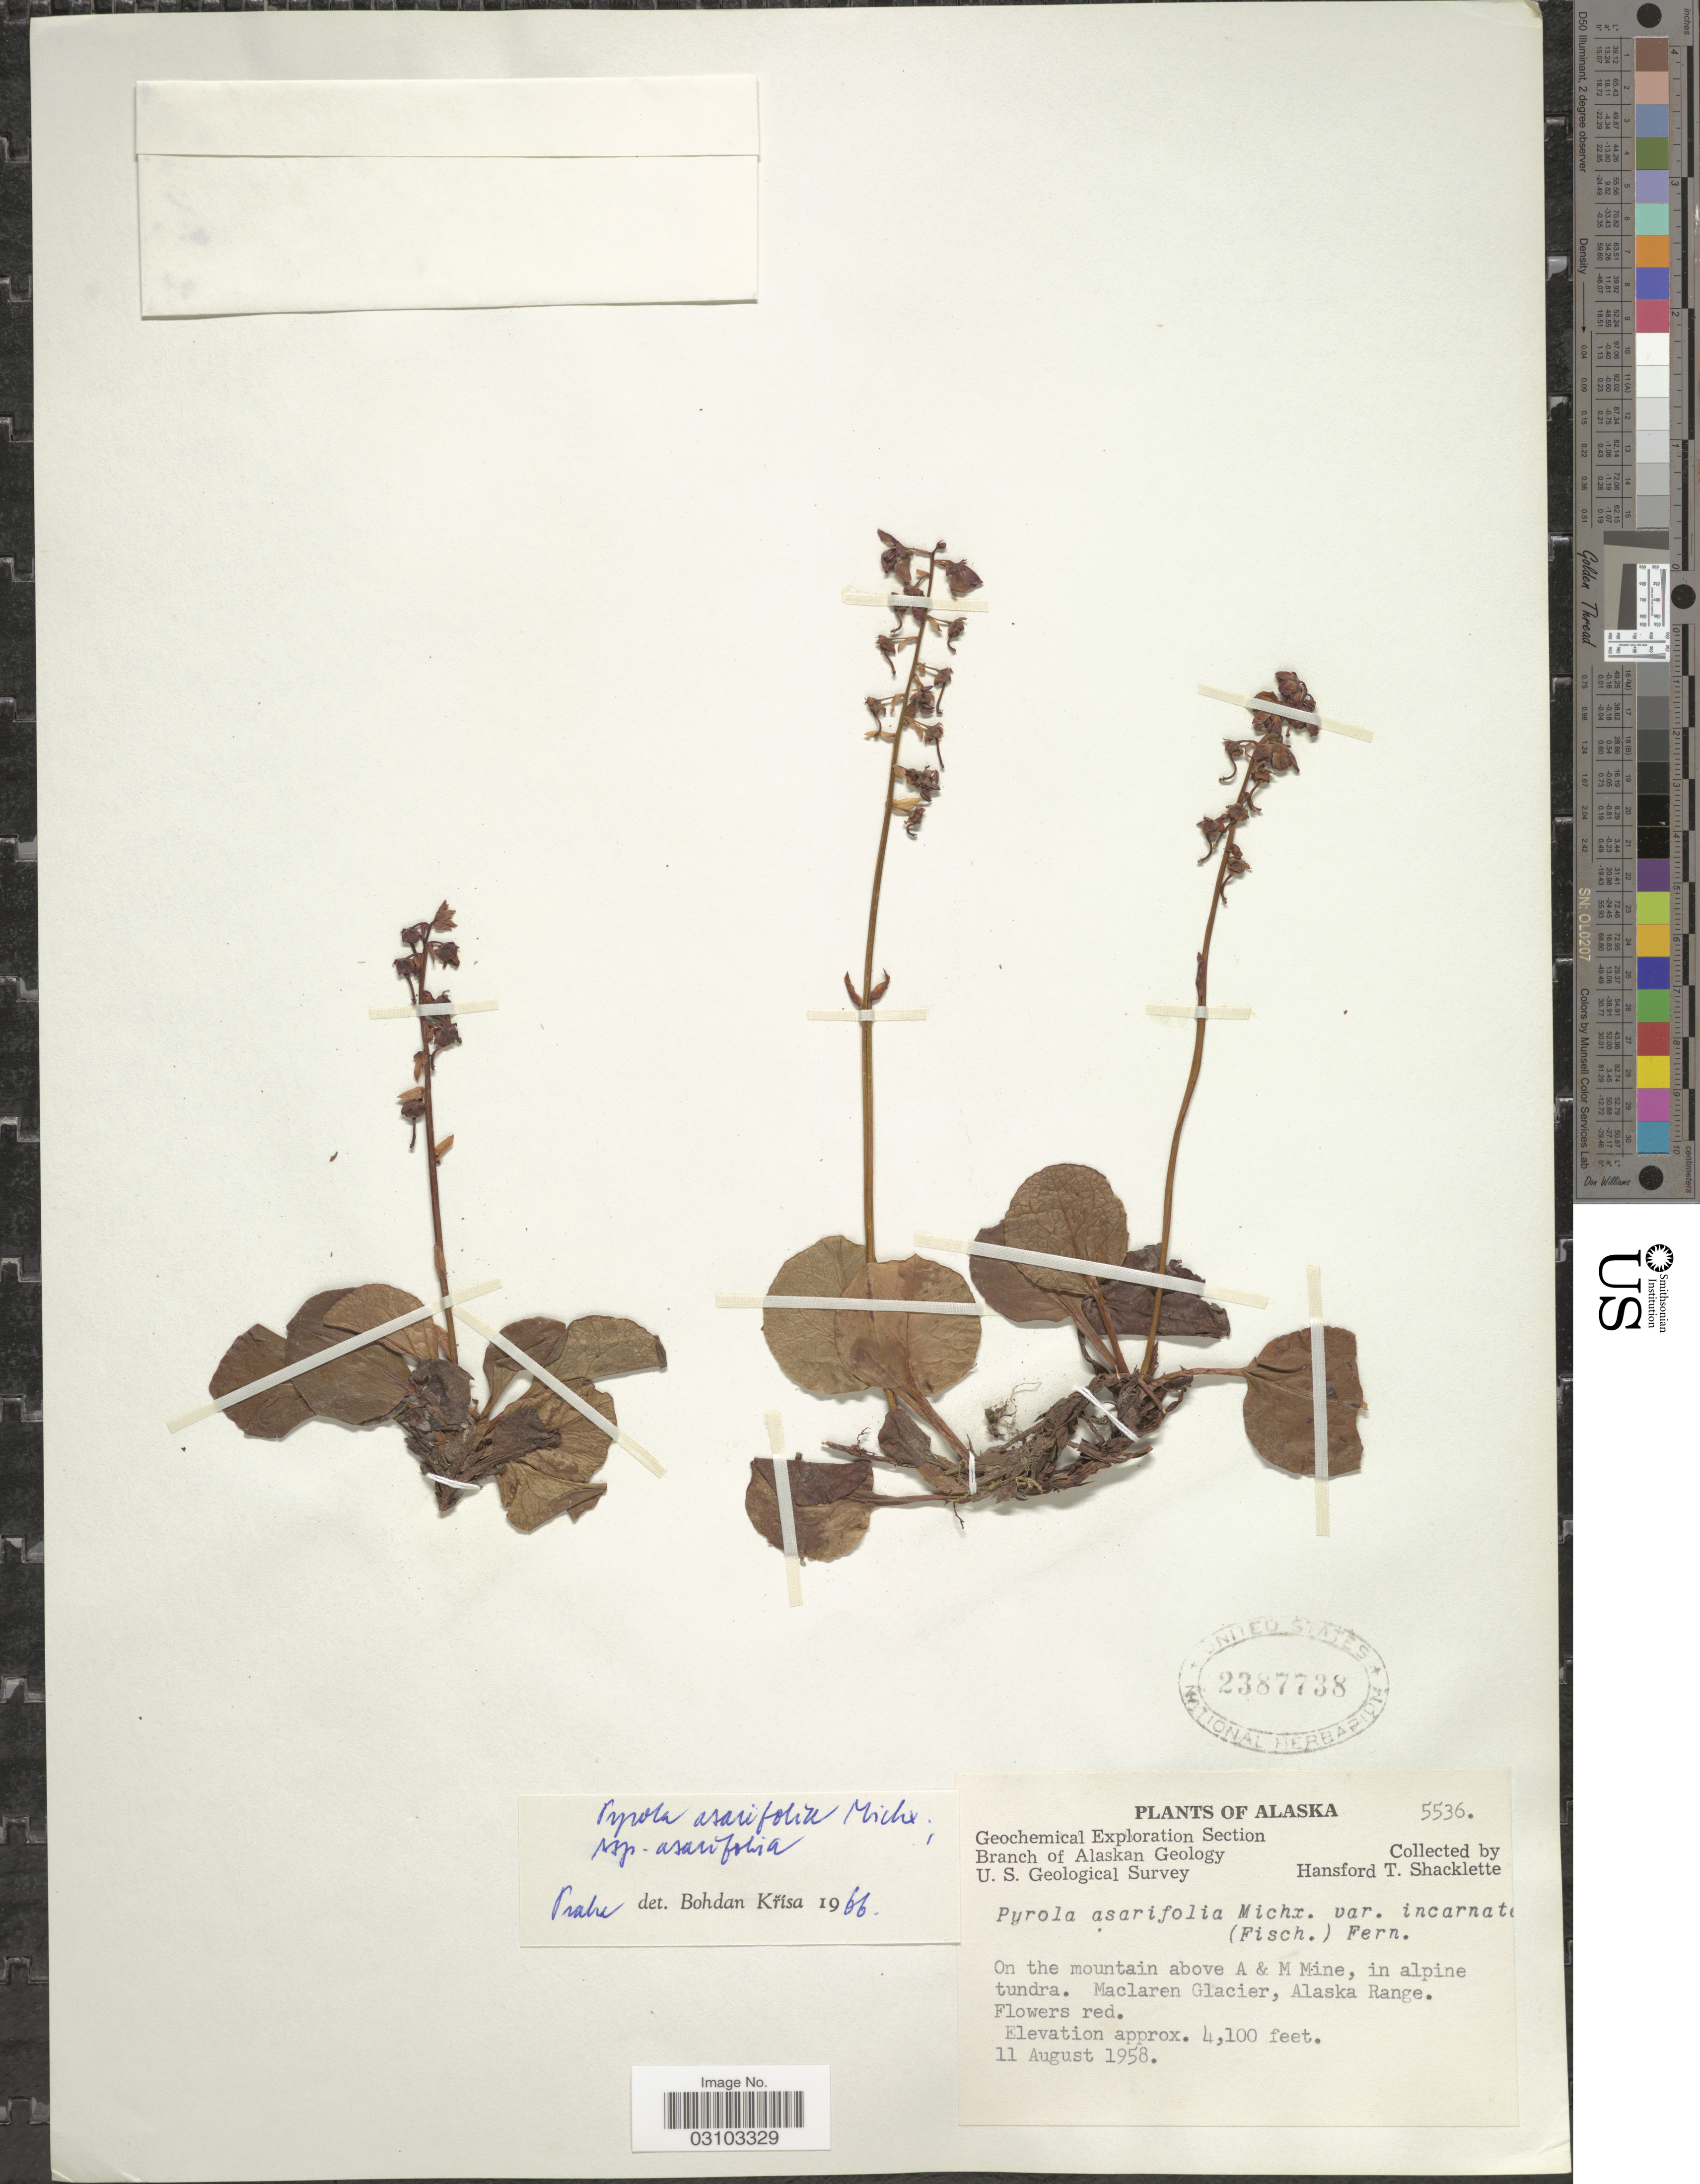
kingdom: Plantae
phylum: Tracheophyta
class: Magnoliopsida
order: Ericales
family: Ericaceae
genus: Pyrola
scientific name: Pyrola asarifolia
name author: Michx.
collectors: H. Shacklette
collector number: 5536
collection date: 1958-08-11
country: United States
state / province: Alaska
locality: On the mountain above A & M Mine, in alpine tundra, Maclaren Glacier, Alaska Range.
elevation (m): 1250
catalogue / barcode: US 2387738